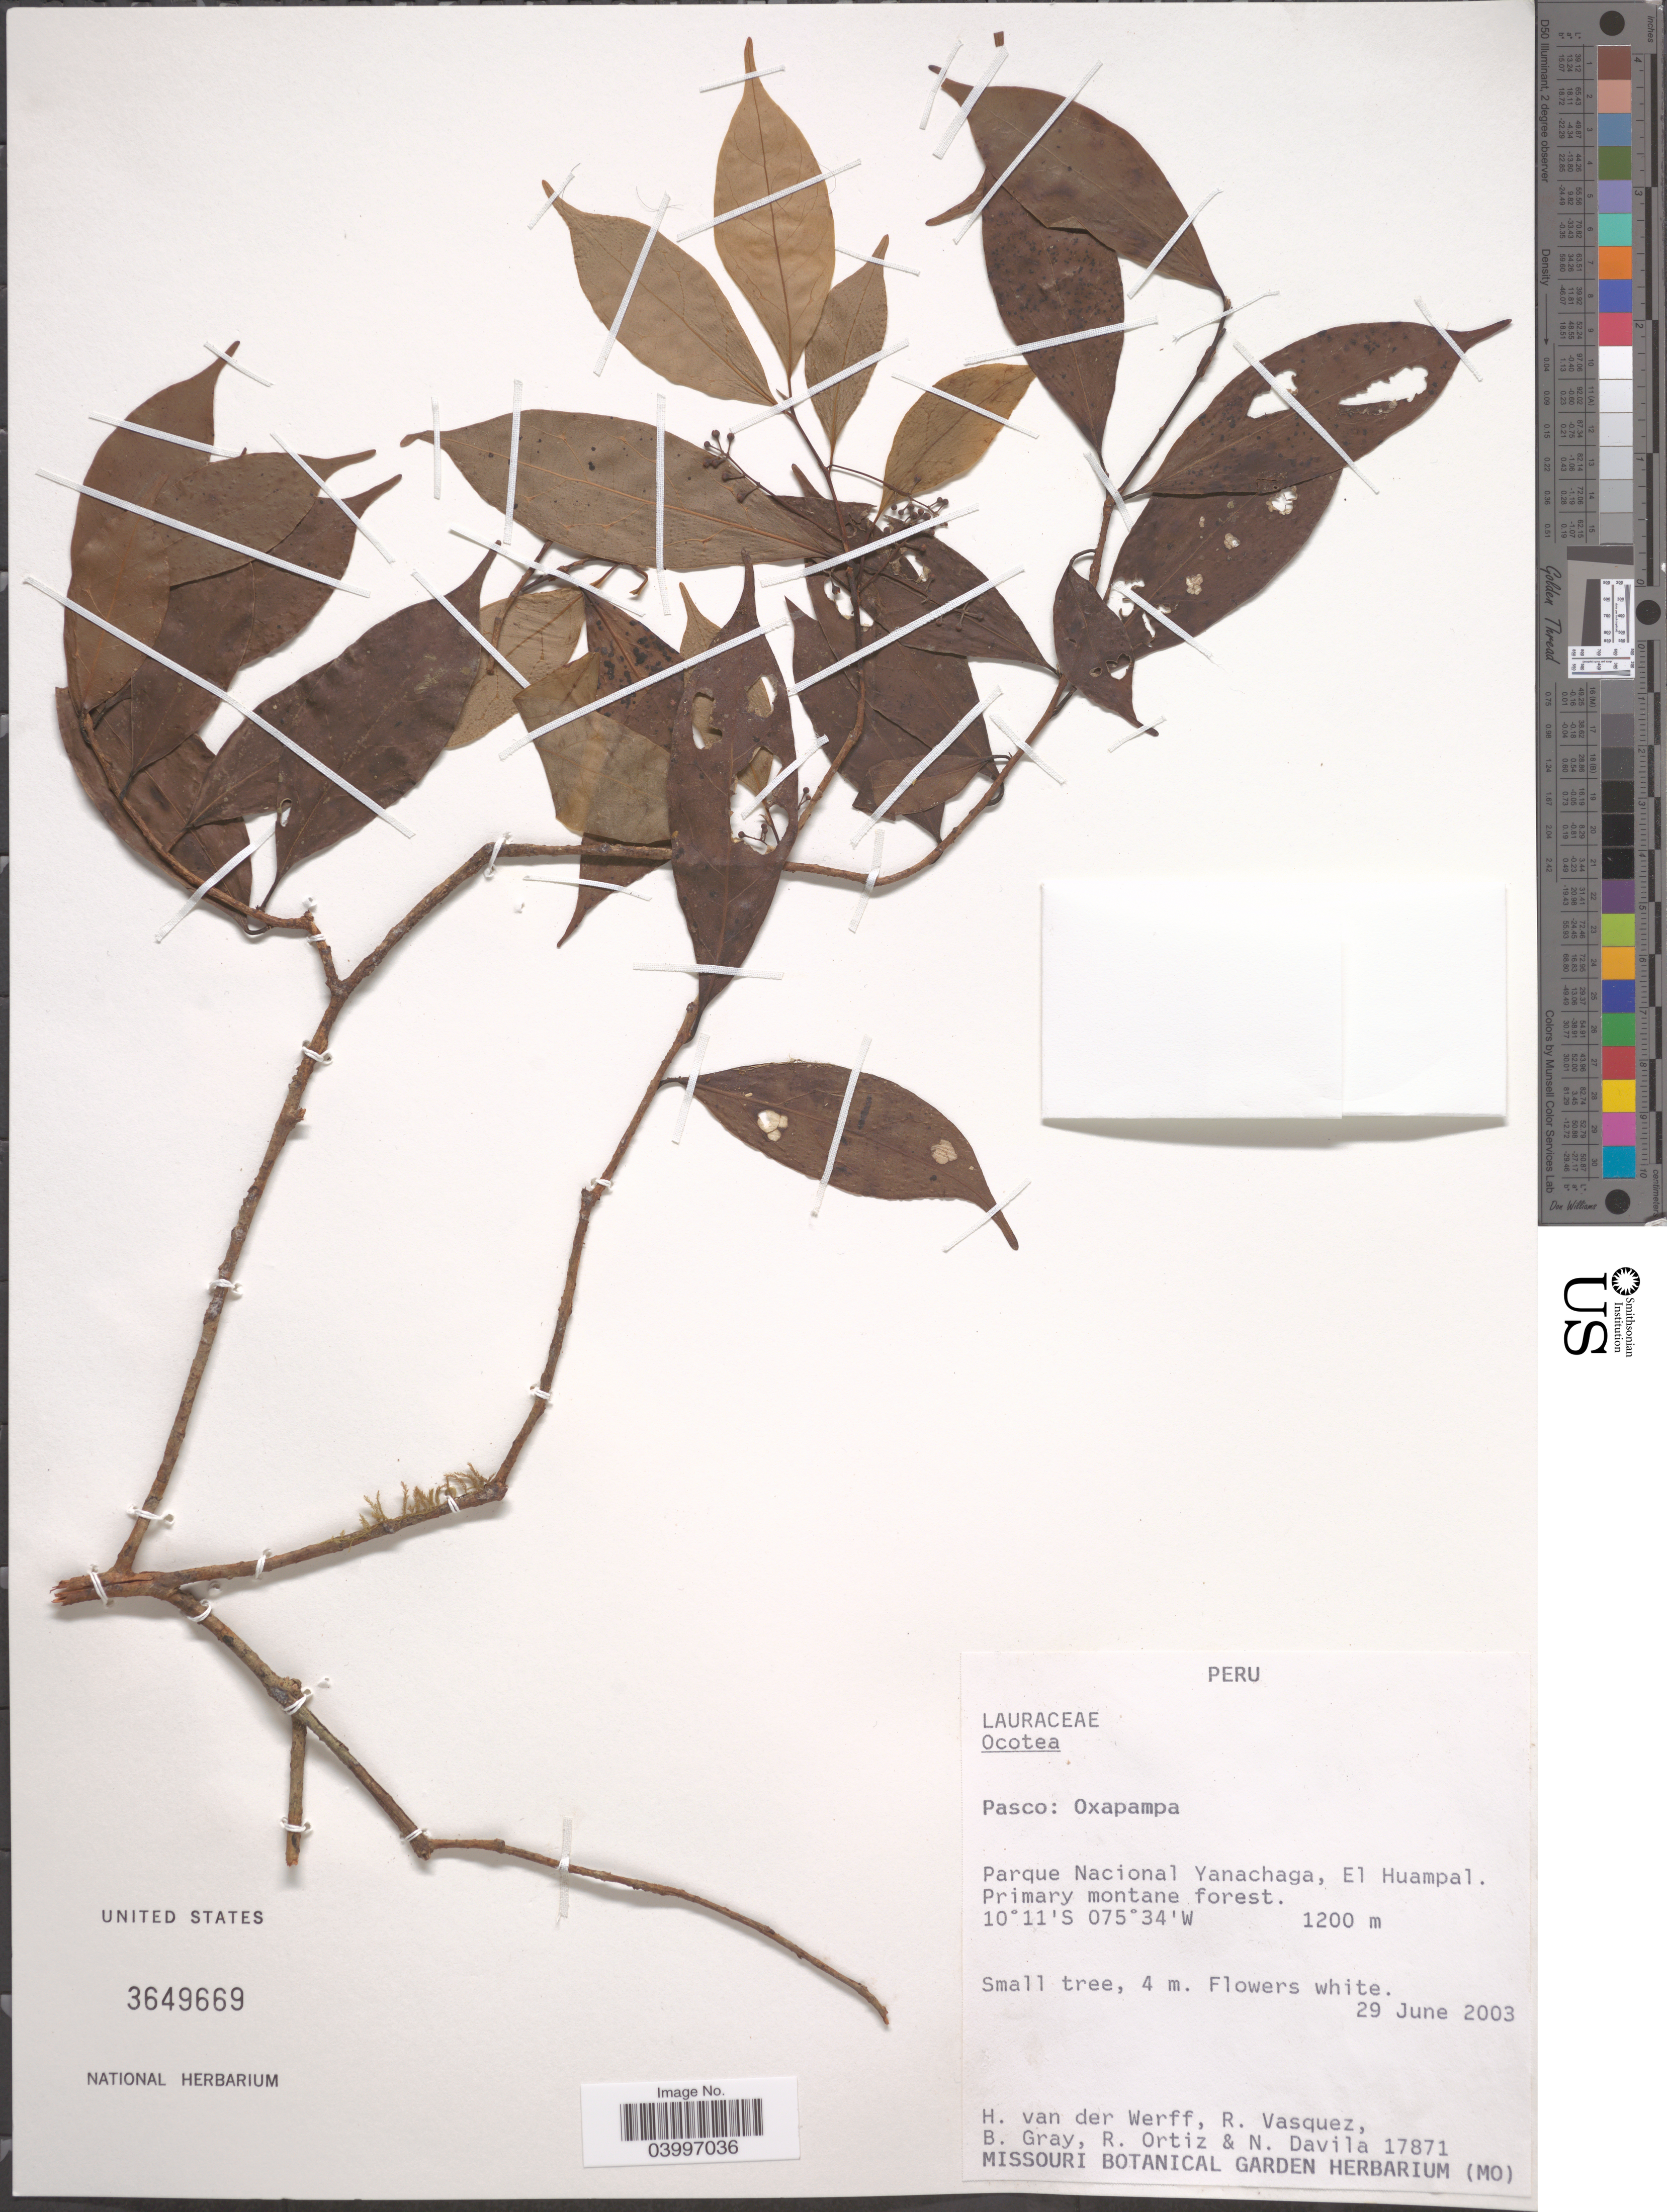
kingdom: Plantae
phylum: Tracheophyta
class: Magnoliopsida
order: Laurales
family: Lauraceae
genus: Ocotea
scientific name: Ocotea sp.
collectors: H. van der Werff, R. Vasquez, B. Gray, R. Ortiz & N. Dávila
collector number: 17871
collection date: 2003-06-29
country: Peru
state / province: Pasco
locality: Oxapampa. Parque Nacional Yanachage, El Huampal.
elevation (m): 1200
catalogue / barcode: US 3649669